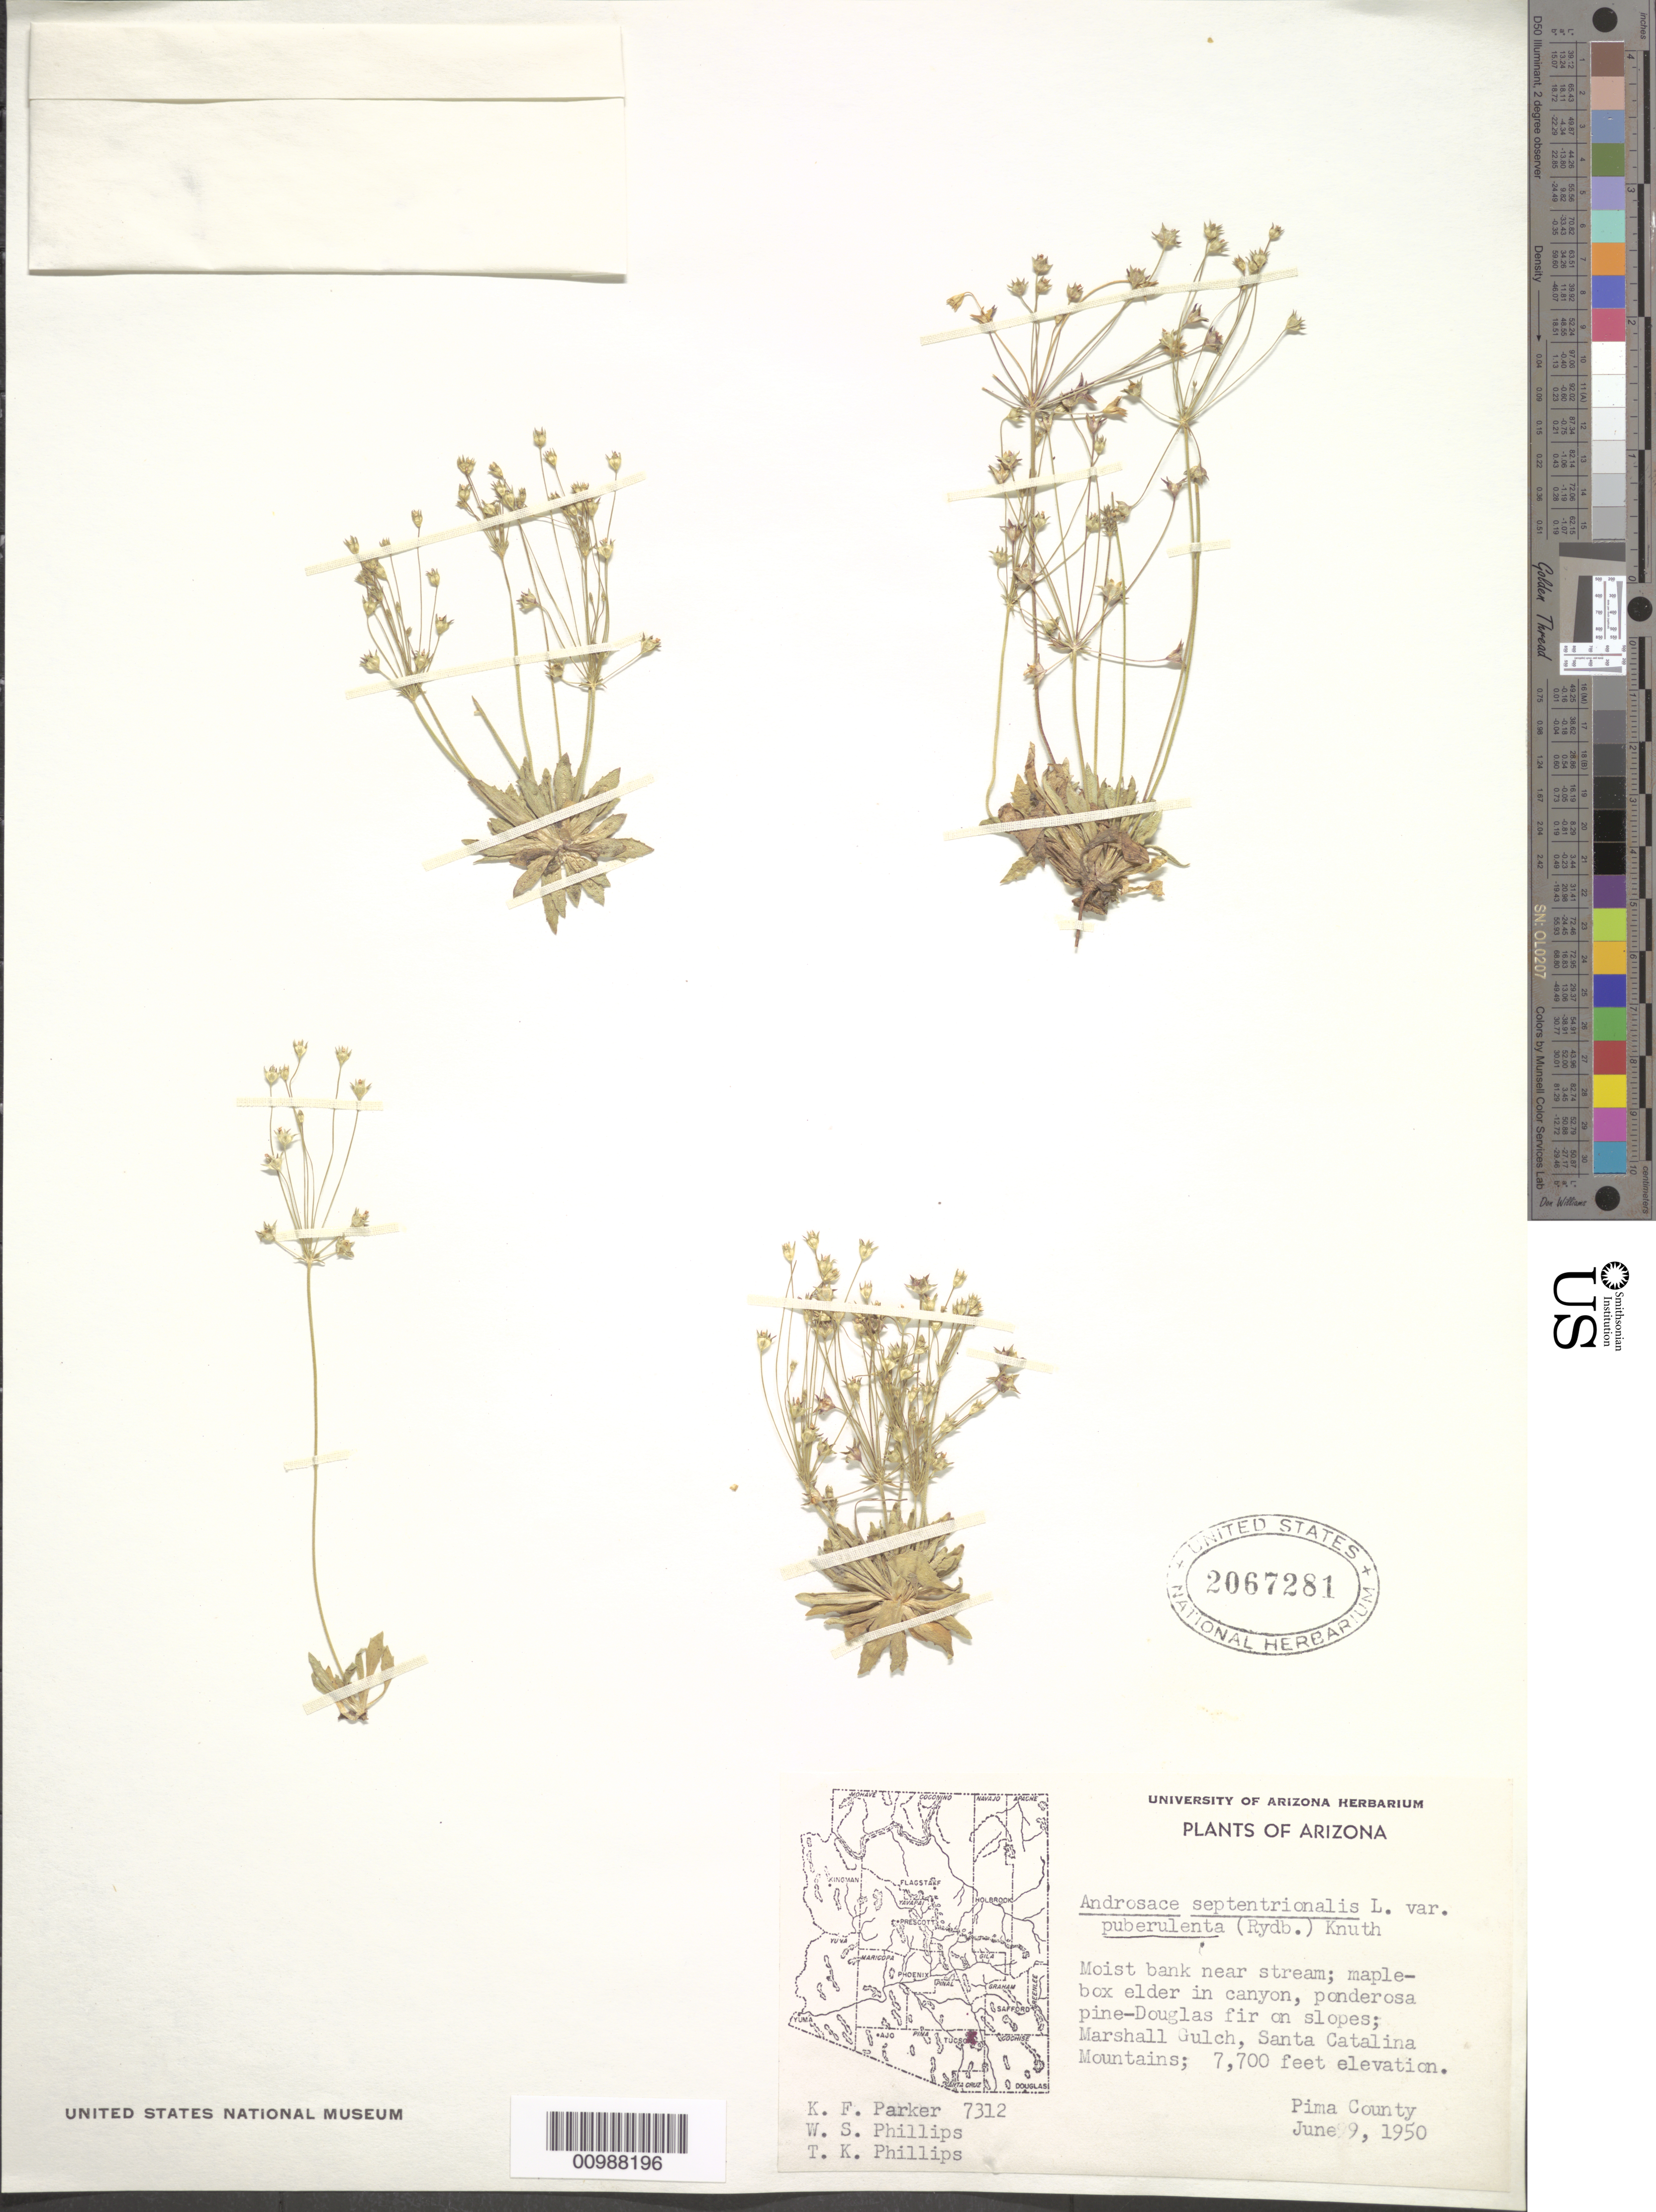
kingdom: Plantae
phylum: Tracheophyta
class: Magnoliopsida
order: Ericales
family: Primulaceae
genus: Androsace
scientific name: Androsace septentrionalis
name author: L.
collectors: K. F. Parker & W. S. Phillips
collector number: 7312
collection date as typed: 09 Jun 1950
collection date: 1950-06-09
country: United States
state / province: Arizona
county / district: Pima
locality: Moist band near stream; maple-box elder in canyon, ponderosa pine-Douglas fir on slopes; Marshall Gulch, Santa Catalina Mountains.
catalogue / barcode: US 2067281